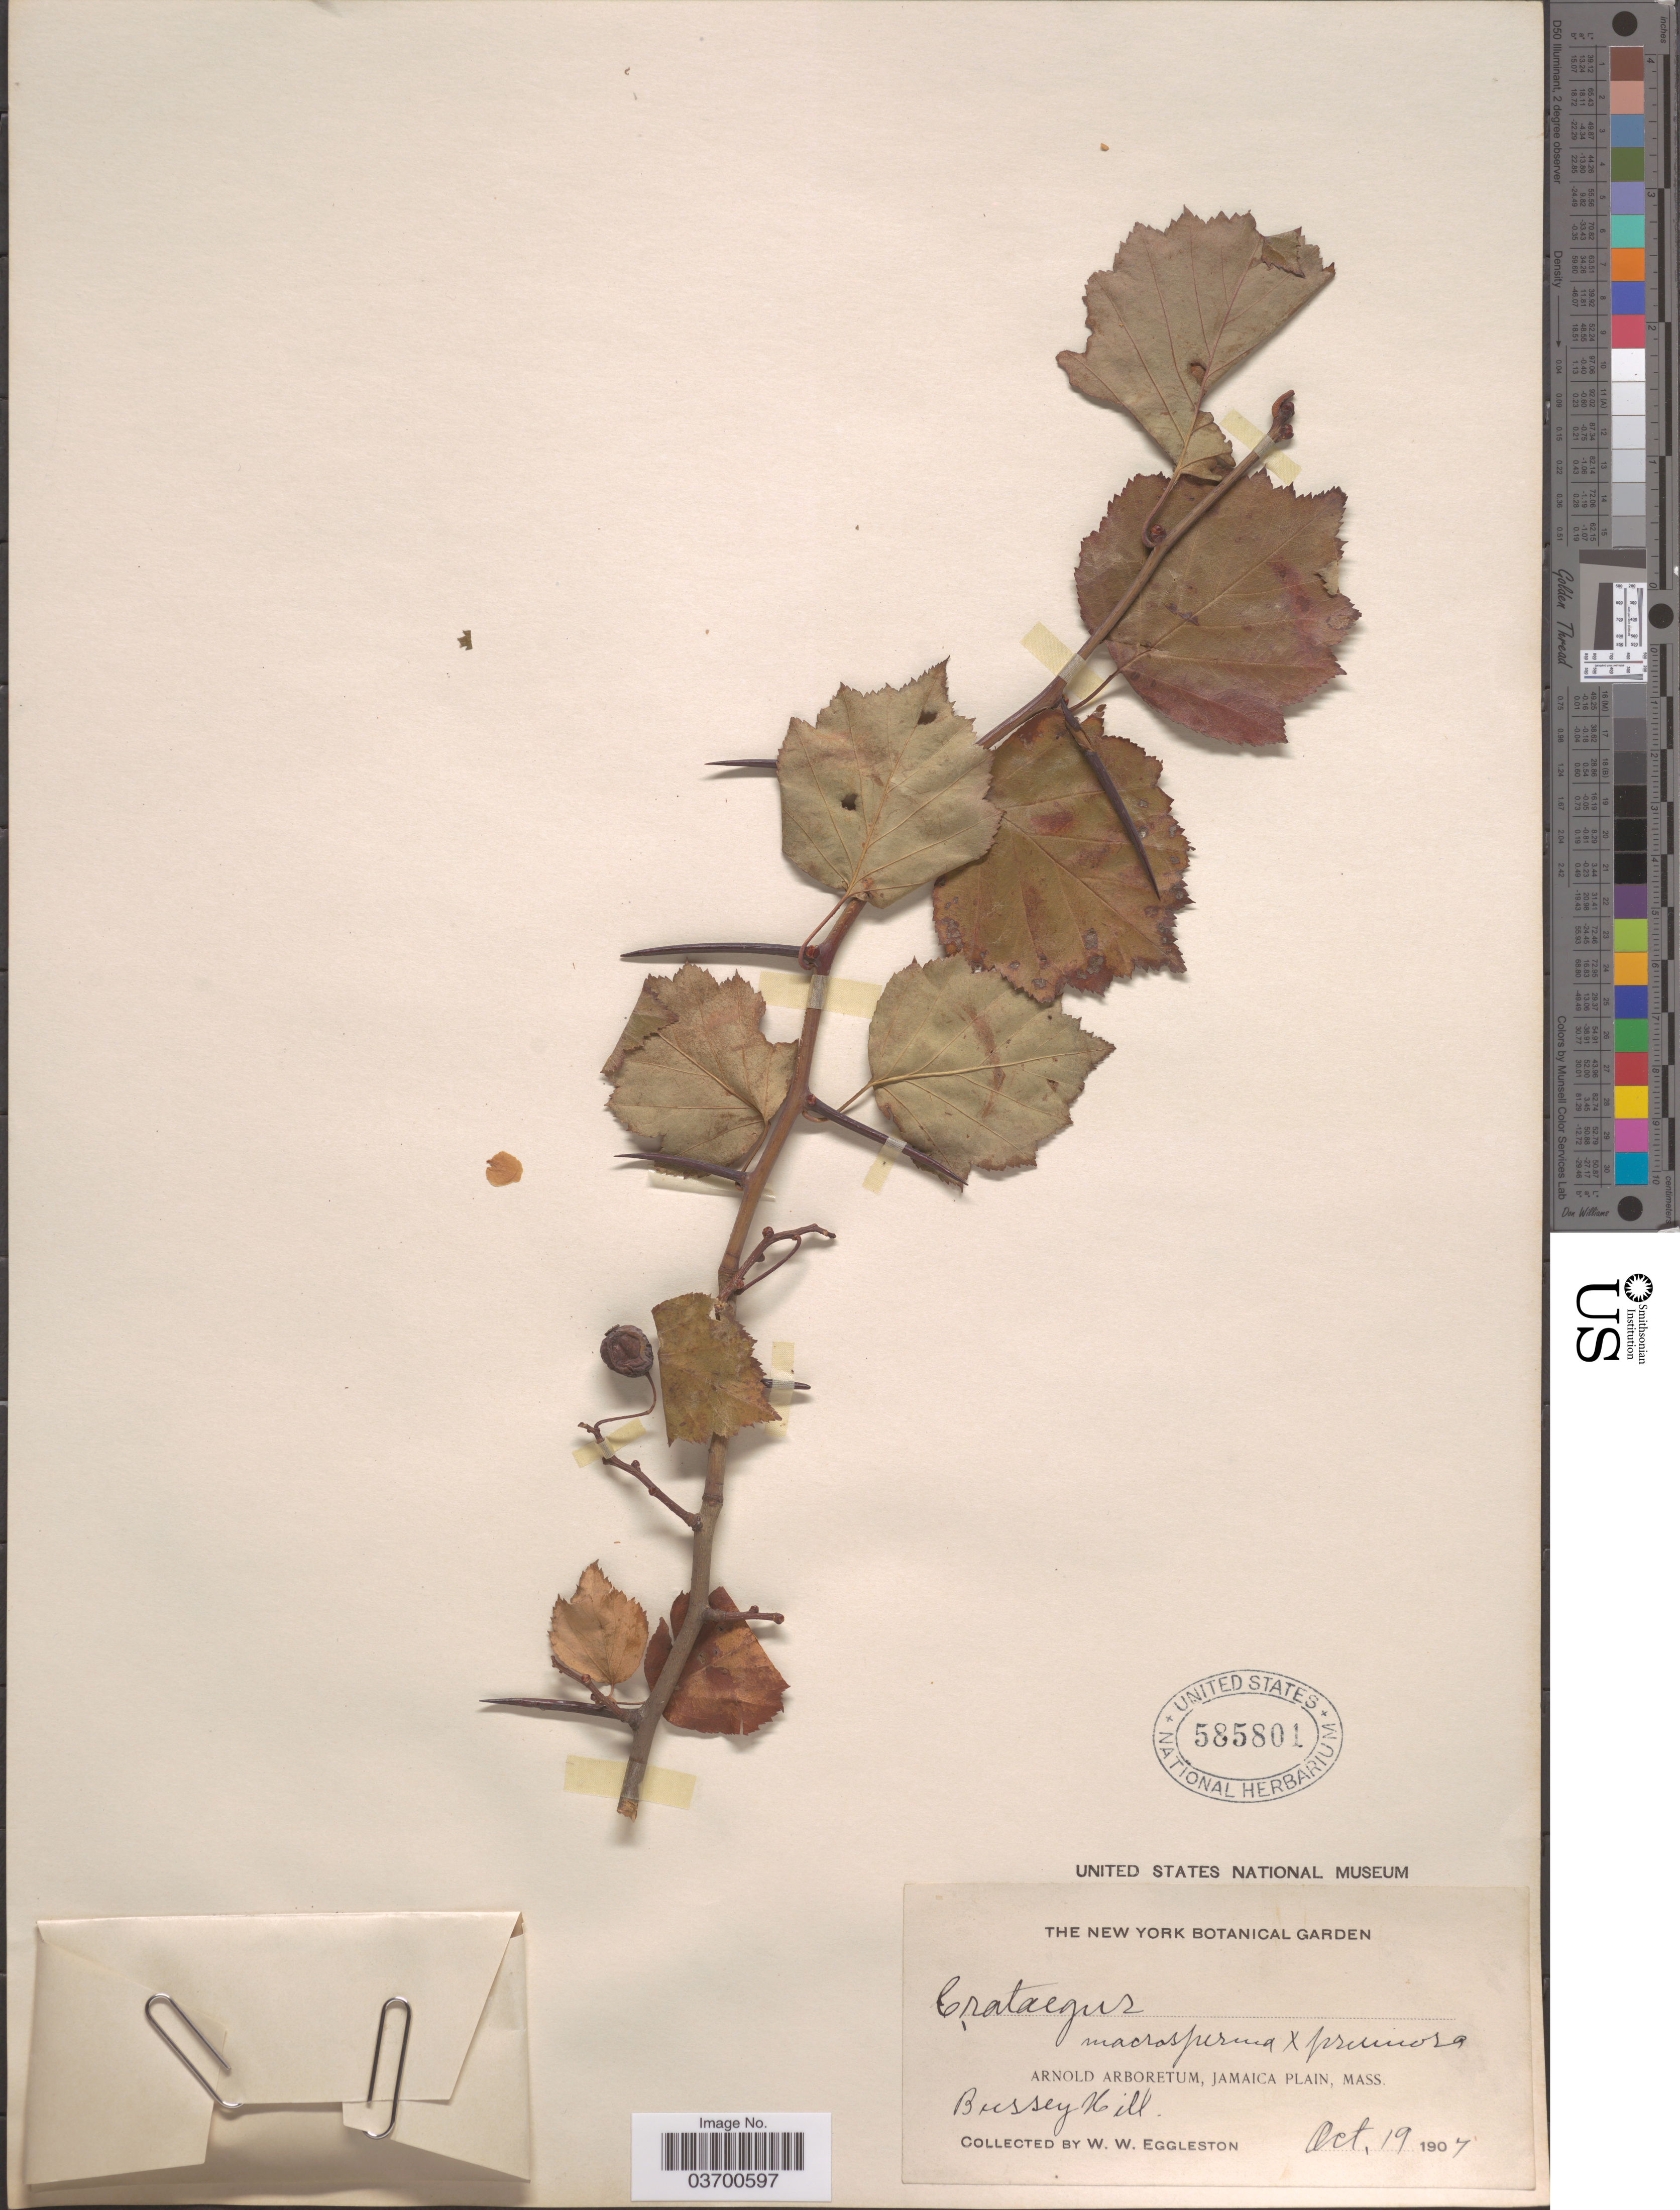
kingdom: Plantae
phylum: Tracheophyta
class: Magnoliopsida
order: Rosales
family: Rosaceae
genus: Crataegus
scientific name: Crataegus macrosperma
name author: Ashe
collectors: W. W. Eggleston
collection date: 1907-10-19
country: United States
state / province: Massachusetts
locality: Arnold Arboretum, Jamaica Plain. Bussey Hill.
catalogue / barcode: US 585801